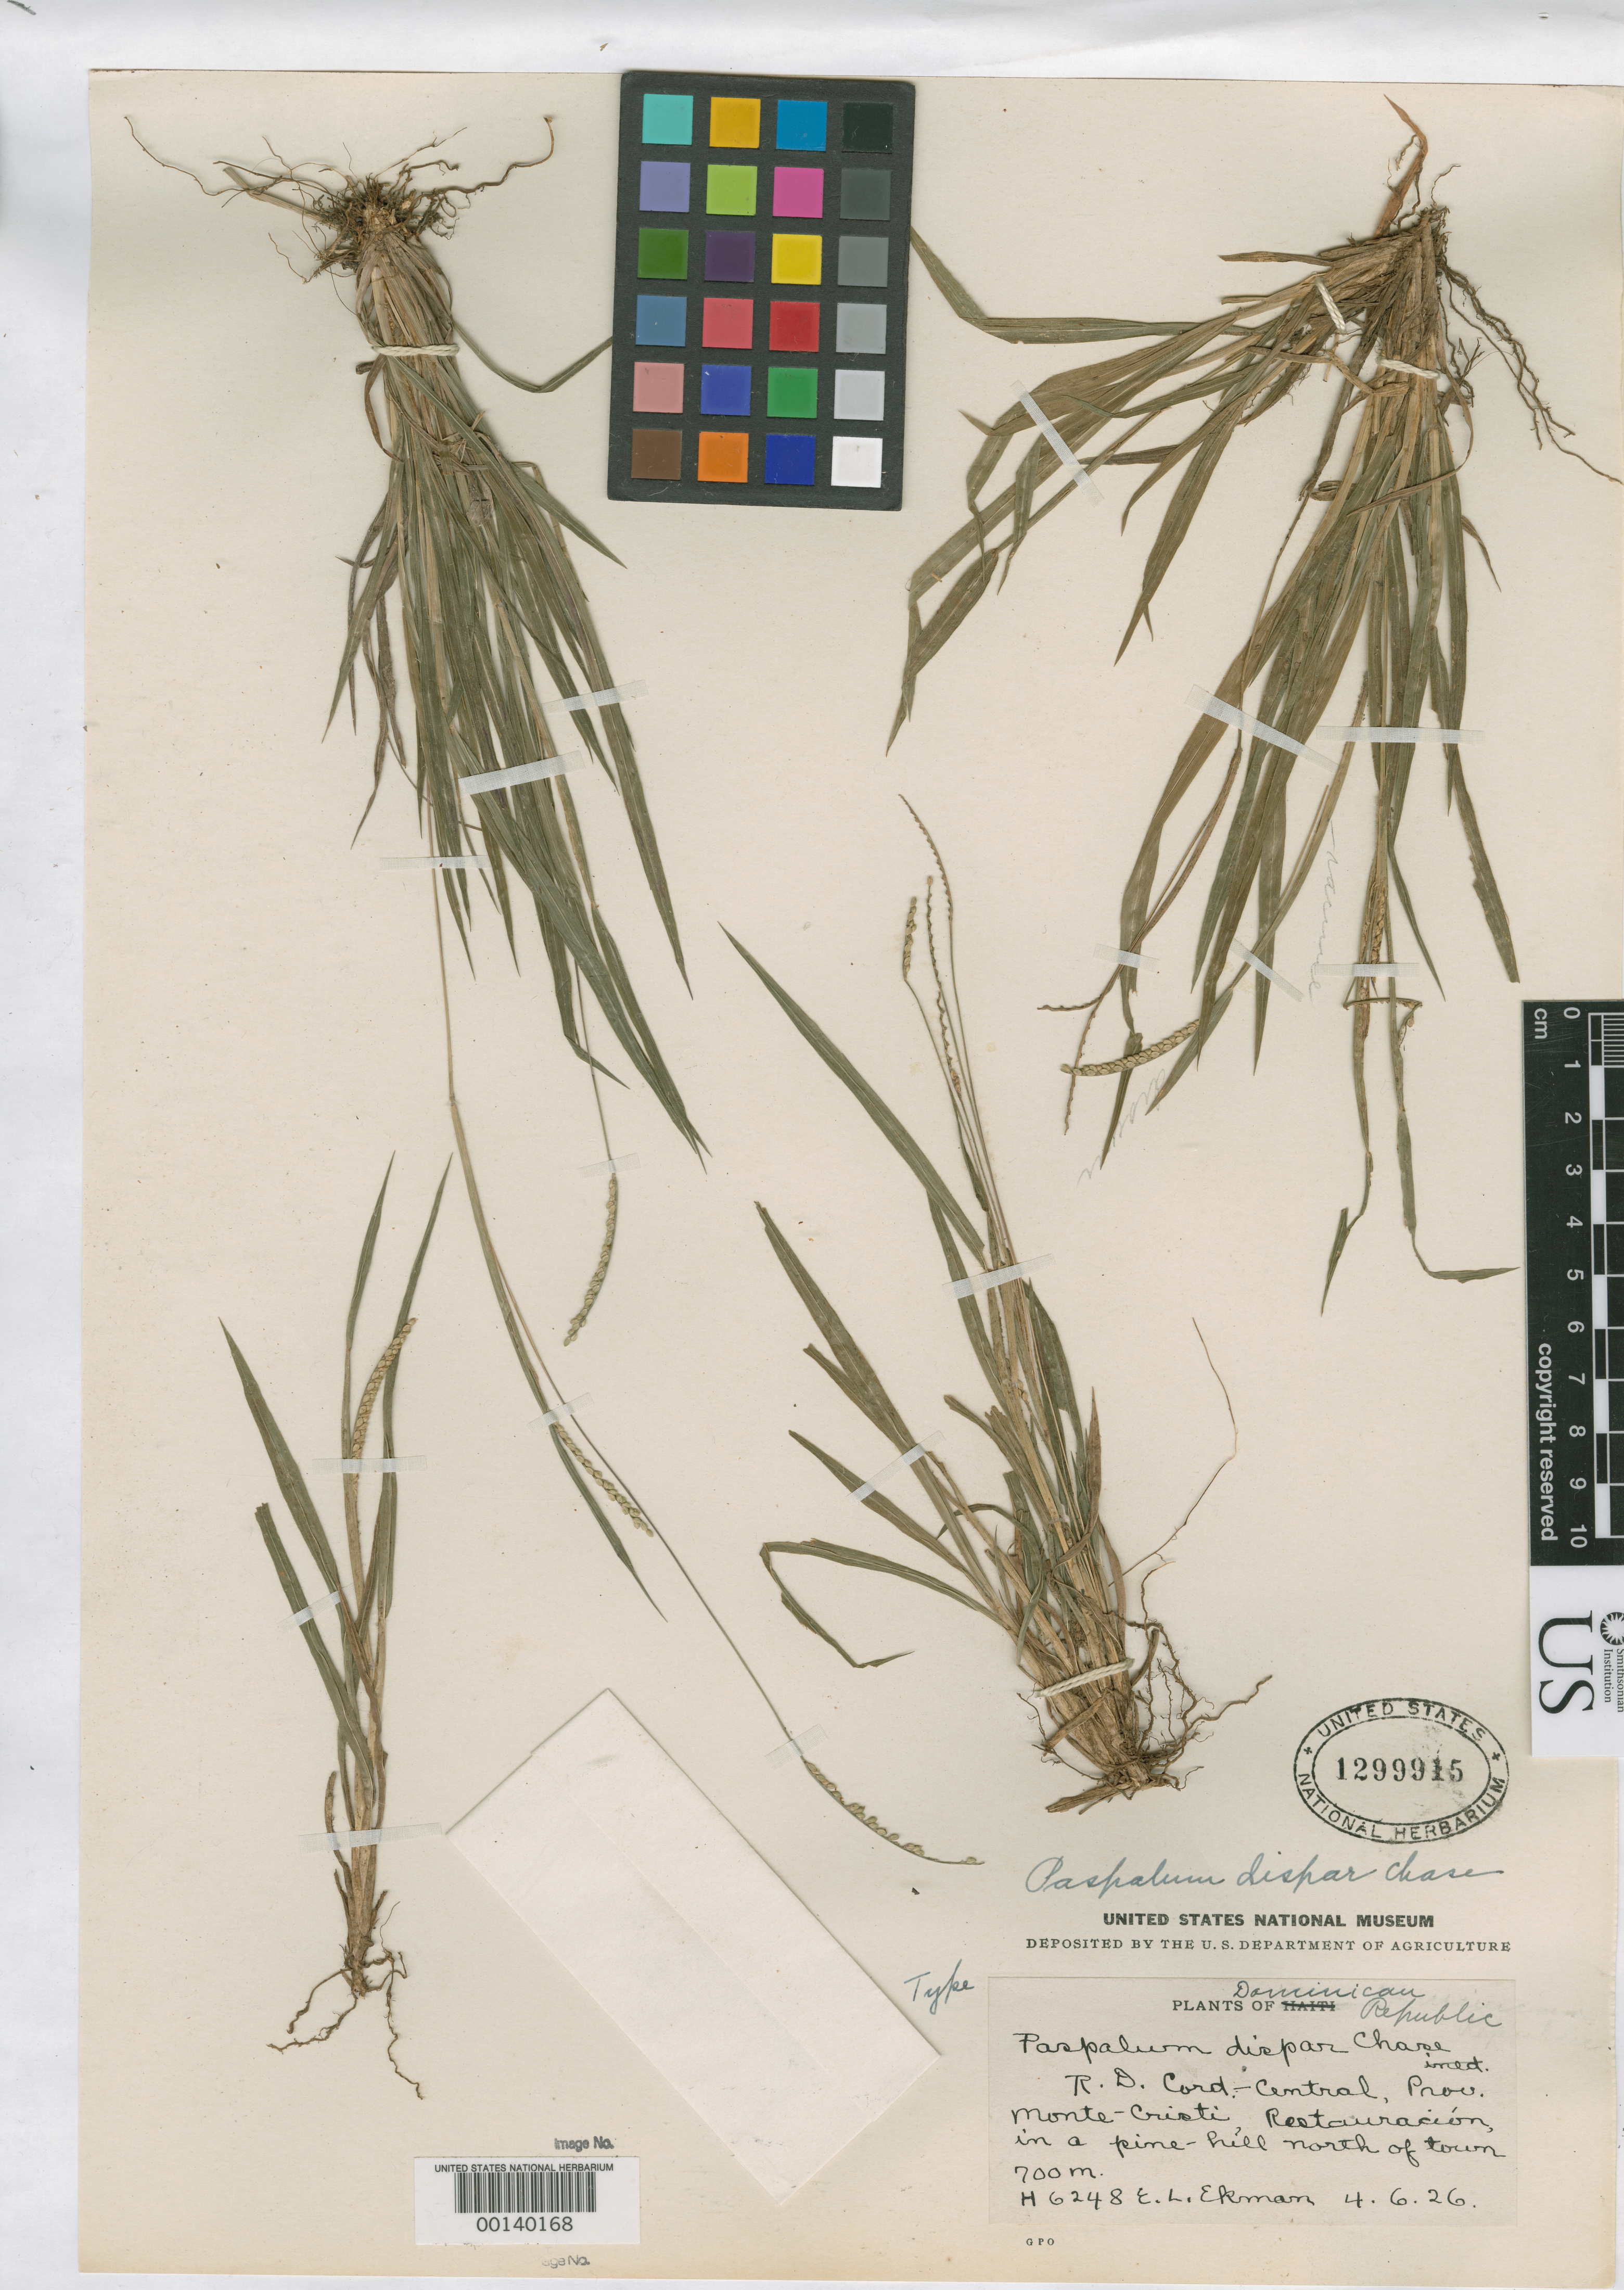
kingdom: Plantae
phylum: Tracheophyta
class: Liliopsida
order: Poales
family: Poaceae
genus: Paspalum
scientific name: Paspalum dispar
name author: Chase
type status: Holotype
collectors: E. L. Ekman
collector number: H 6248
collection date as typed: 04 Jun 1926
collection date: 1926-06-04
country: Dominican Republic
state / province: Monte Cristi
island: Hispaniola Island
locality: Restauracion.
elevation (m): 700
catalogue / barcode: US 1299915